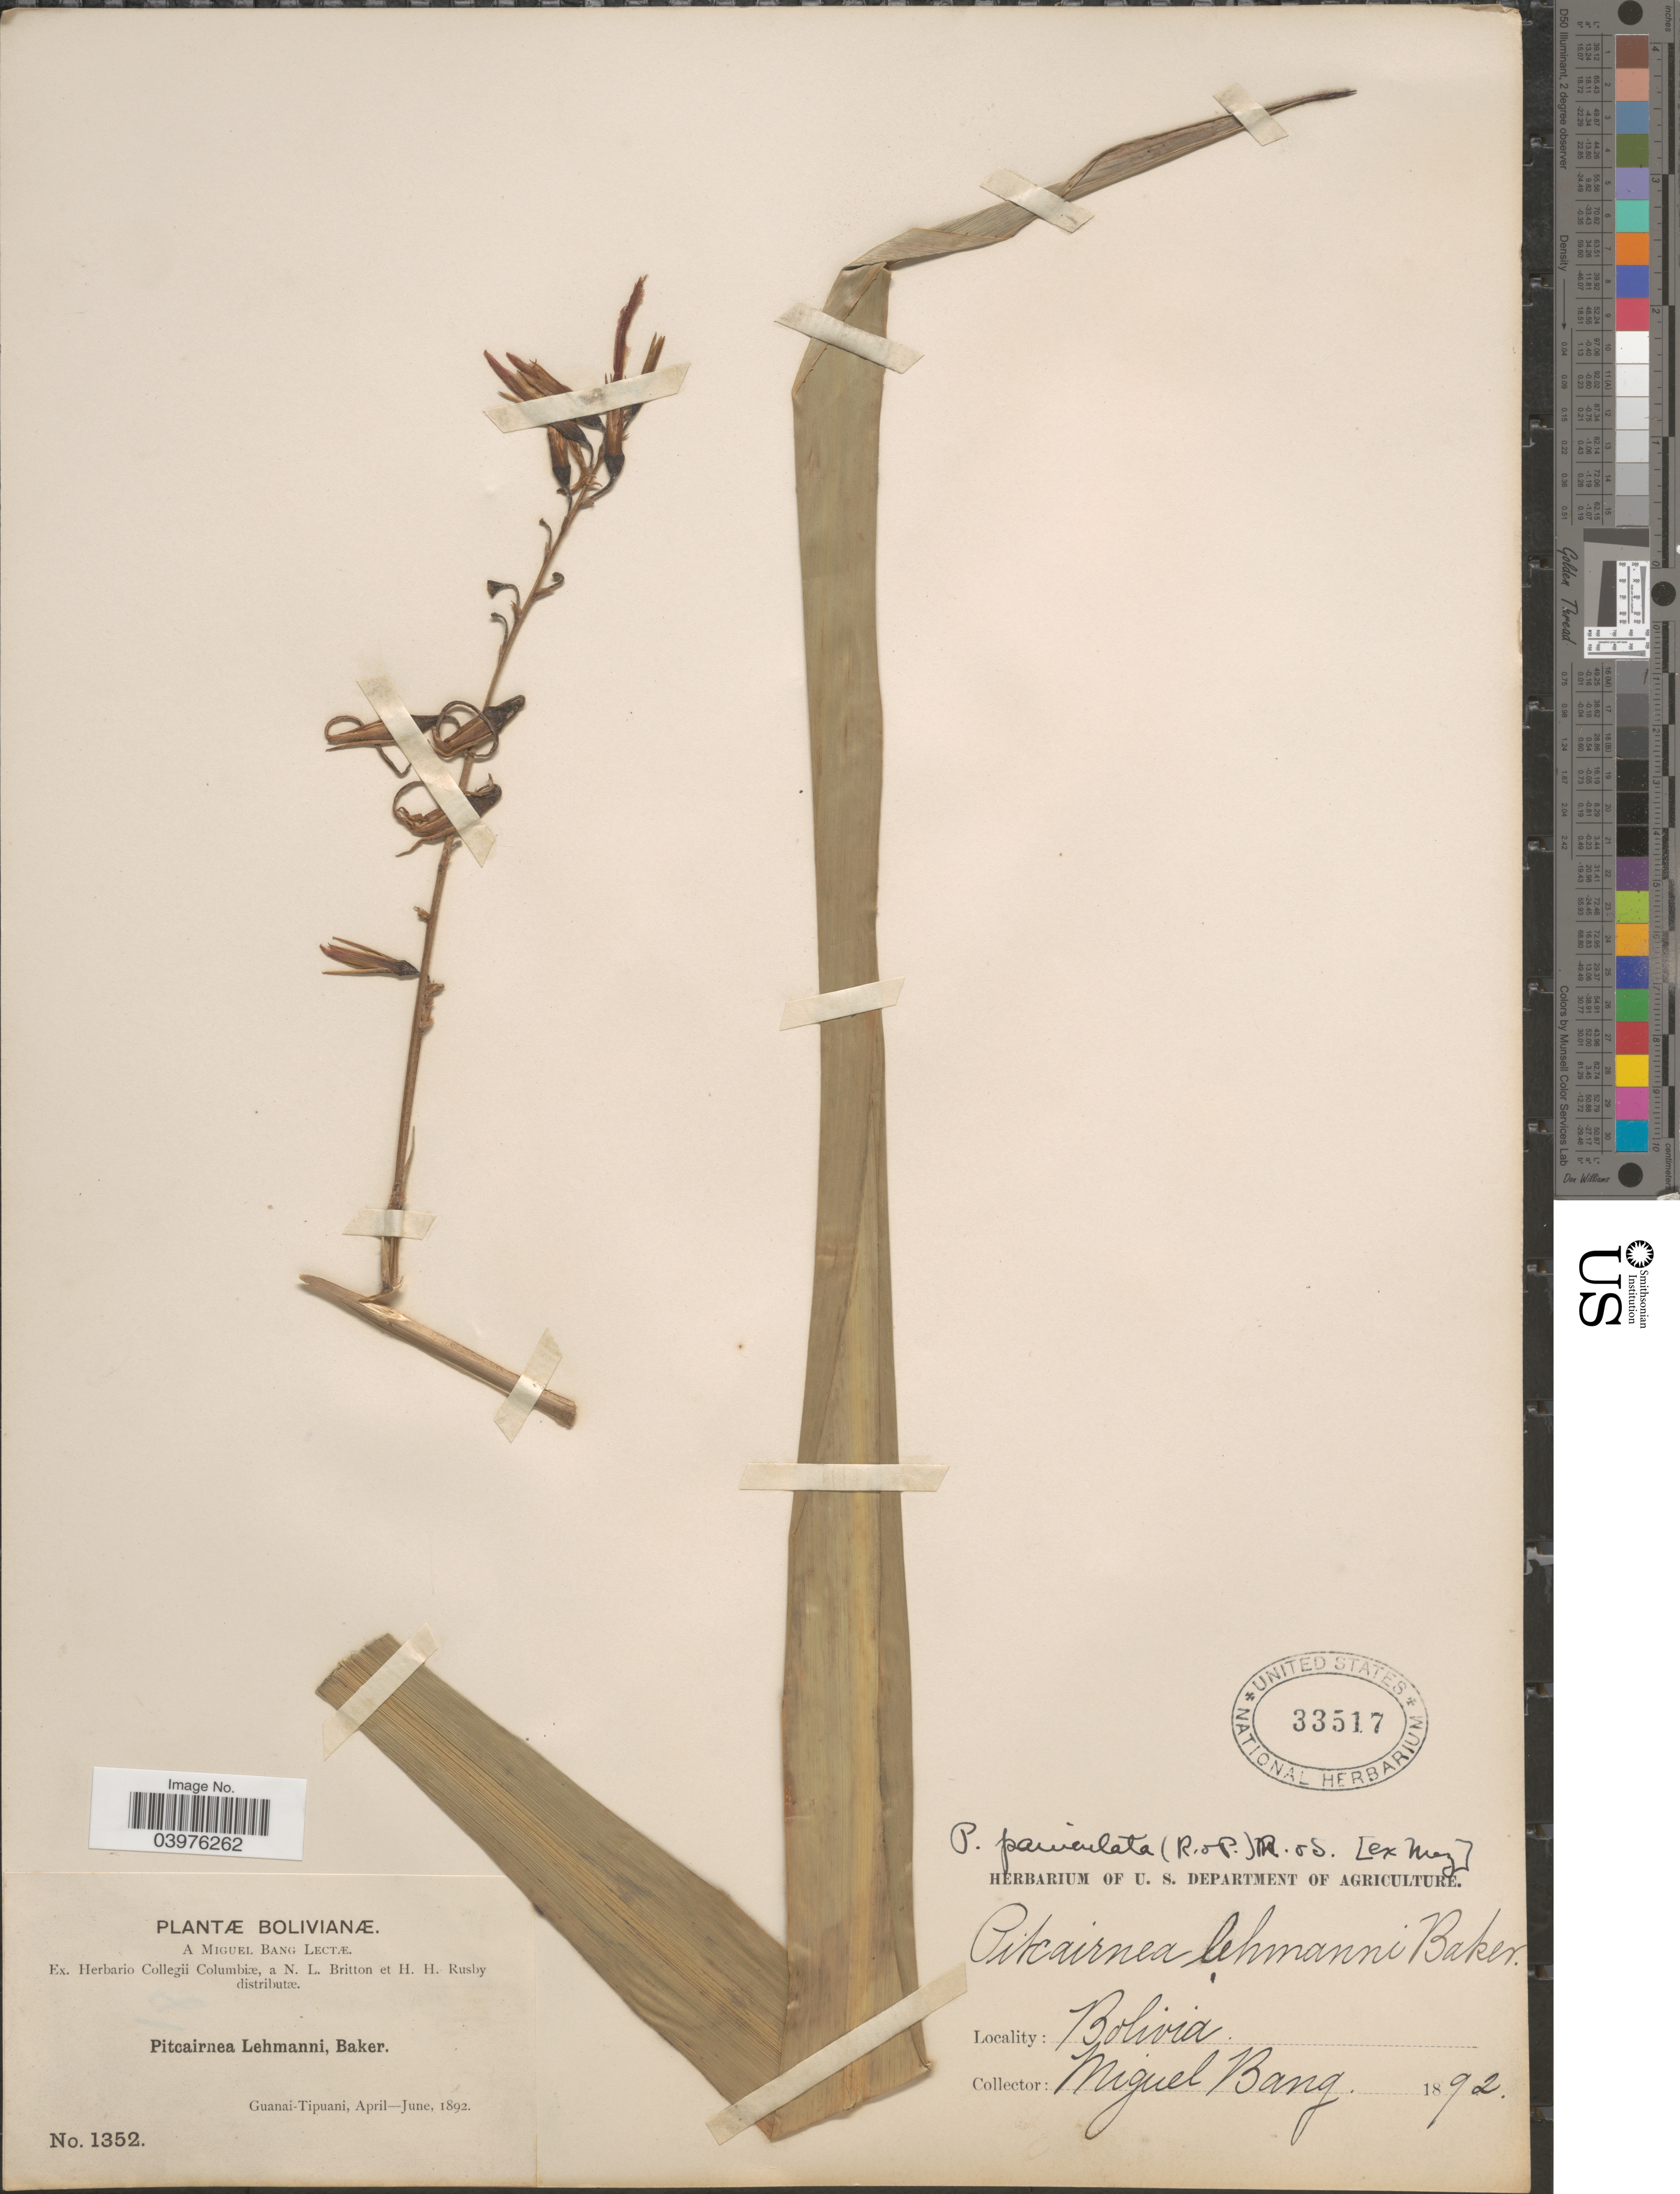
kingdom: Plantae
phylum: Tracheophyta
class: Liliopsida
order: Poales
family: Bromeliaceae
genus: Pitcairnia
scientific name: Pitcairnia paniculata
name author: (Ruiz & Pav.) Ruiz & Pav.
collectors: M. Bang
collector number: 1352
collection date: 1892-04/1892-06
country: Bolivia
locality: Guanai-Tipuani.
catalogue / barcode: US 33517